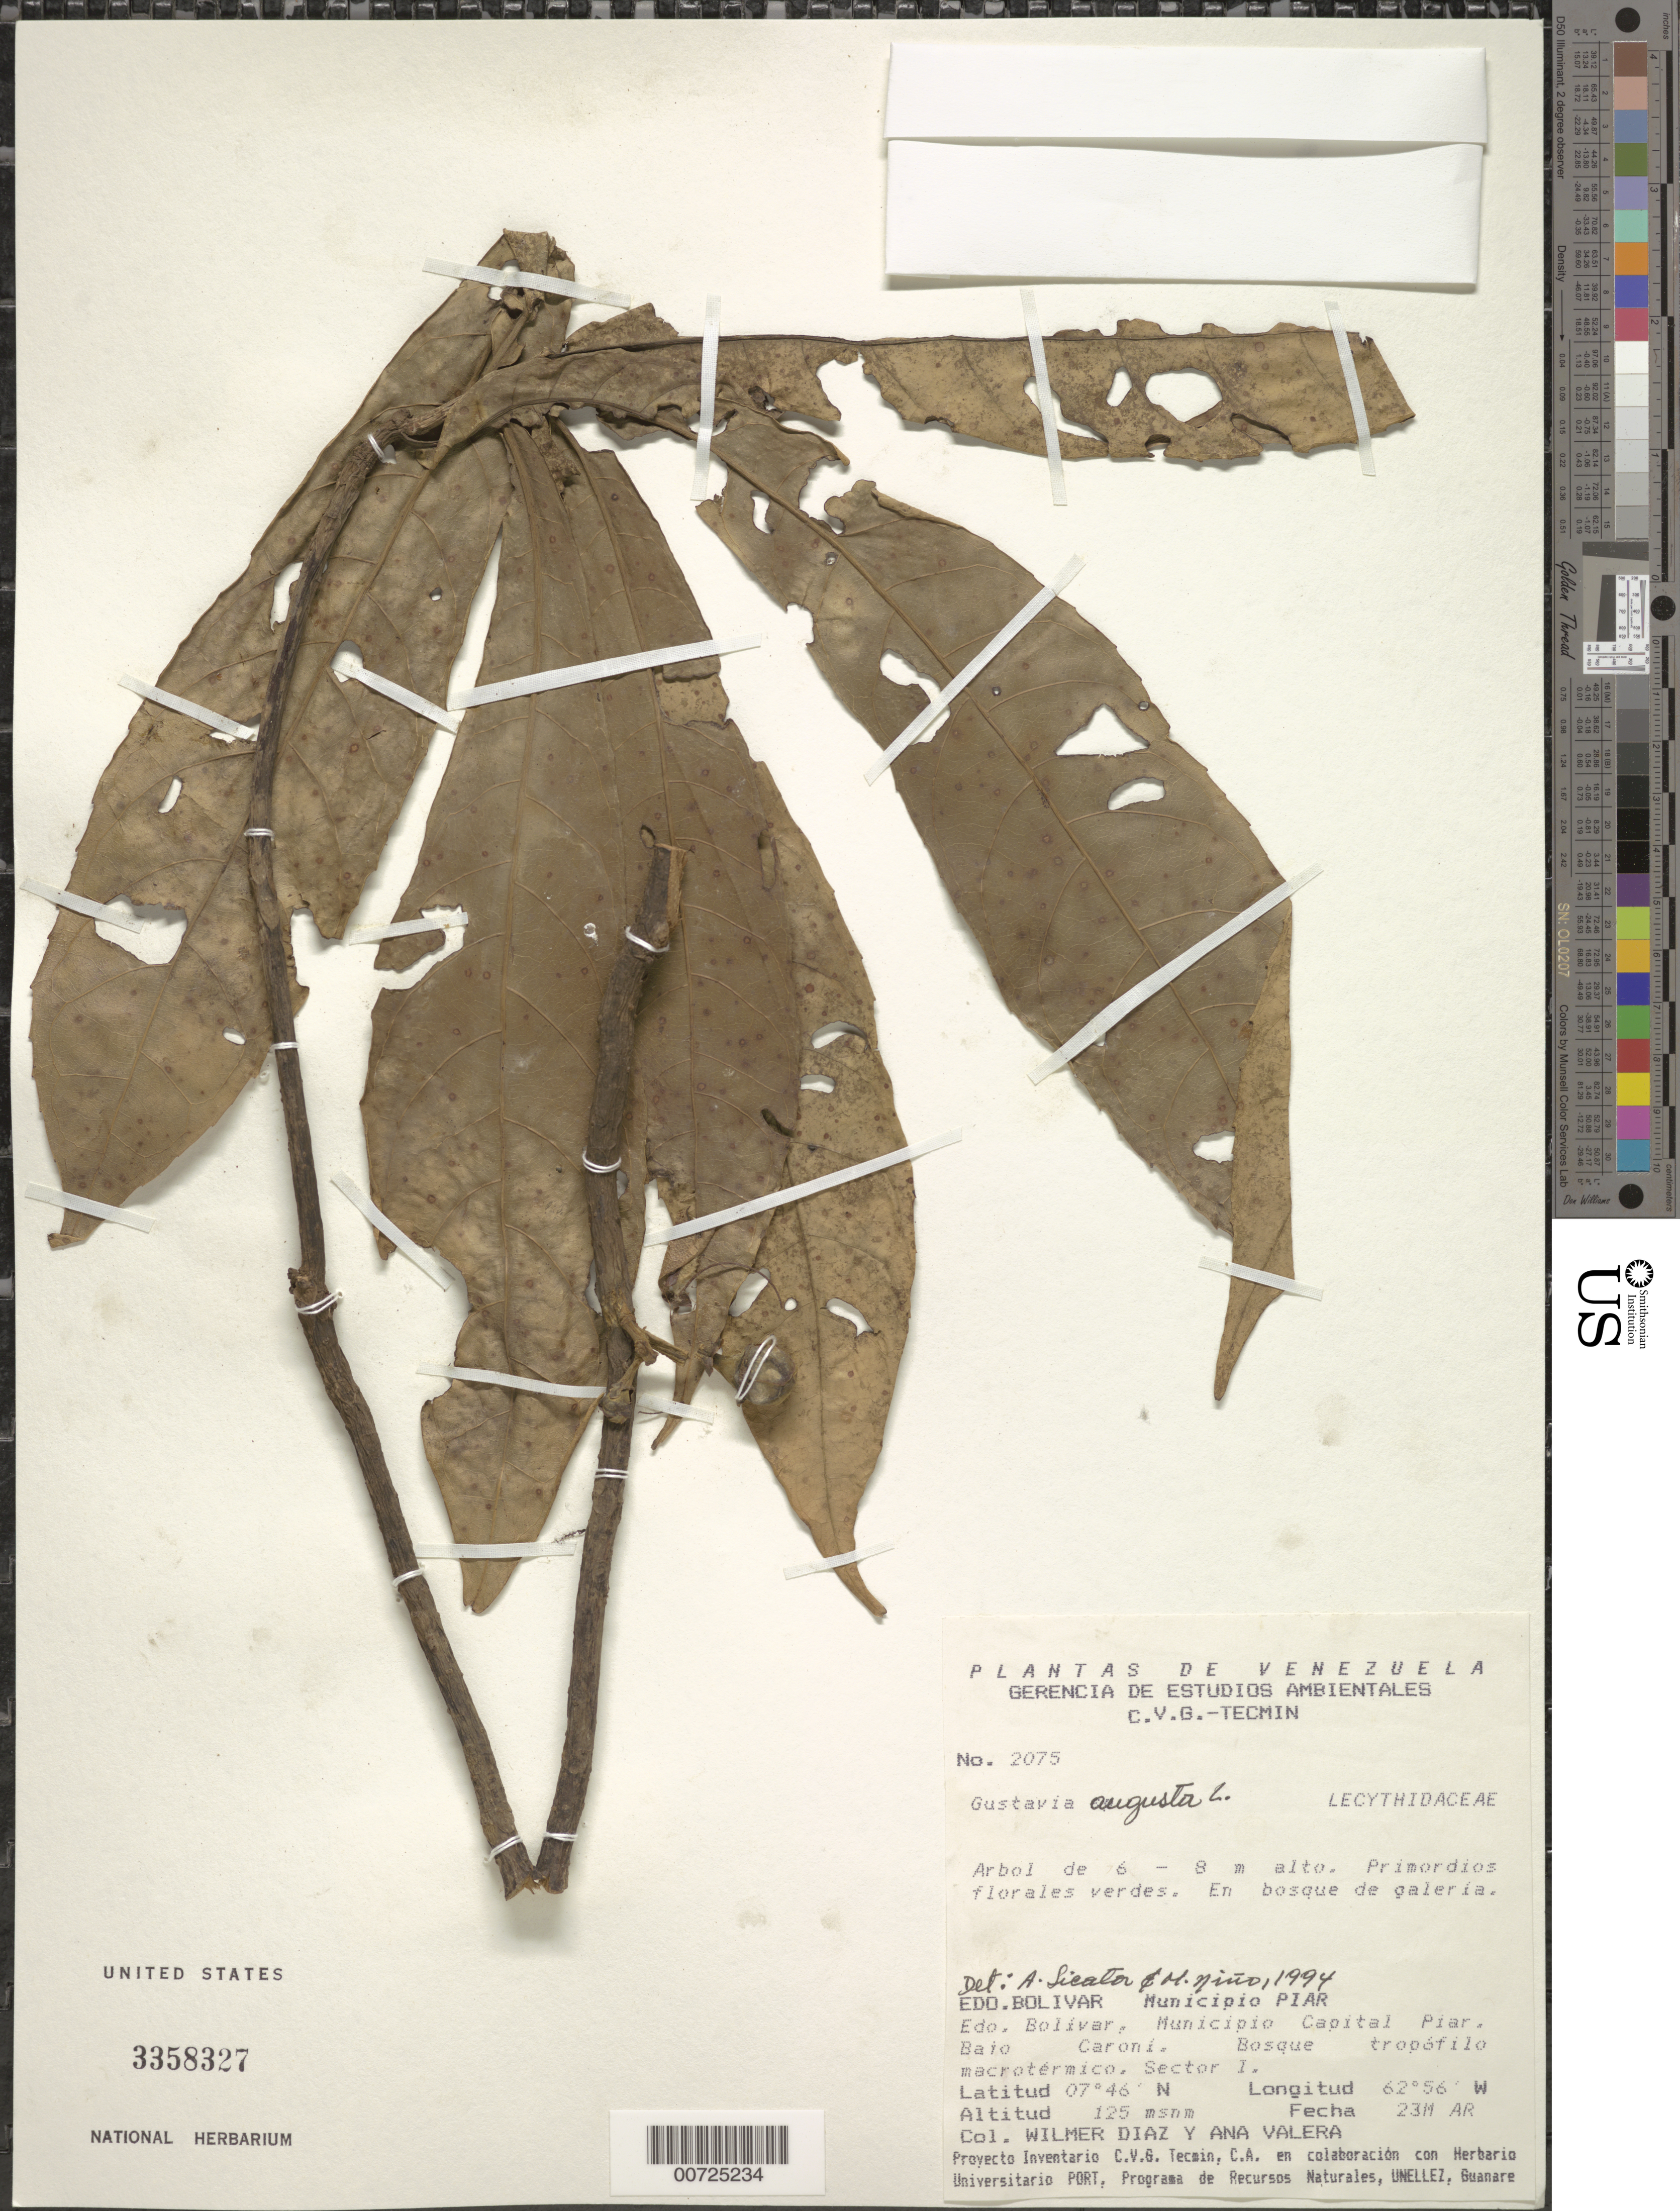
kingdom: Plantae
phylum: Tracheophyta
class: Magnoliopsida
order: Ericales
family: Lecythidaceae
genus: Gustavia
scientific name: Gustavia augusta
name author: L.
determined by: Licata, A.; Niño, S. M.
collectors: W. Díaz P. & A. Valera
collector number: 2075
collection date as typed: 23-Mar-94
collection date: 1994-03-23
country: Venezuela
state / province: Bolívar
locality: Mun. Piar, Mun. Capital Piar, Bajo Caroní, Sector I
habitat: Gallery forest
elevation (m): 125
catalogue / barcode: US 3358327